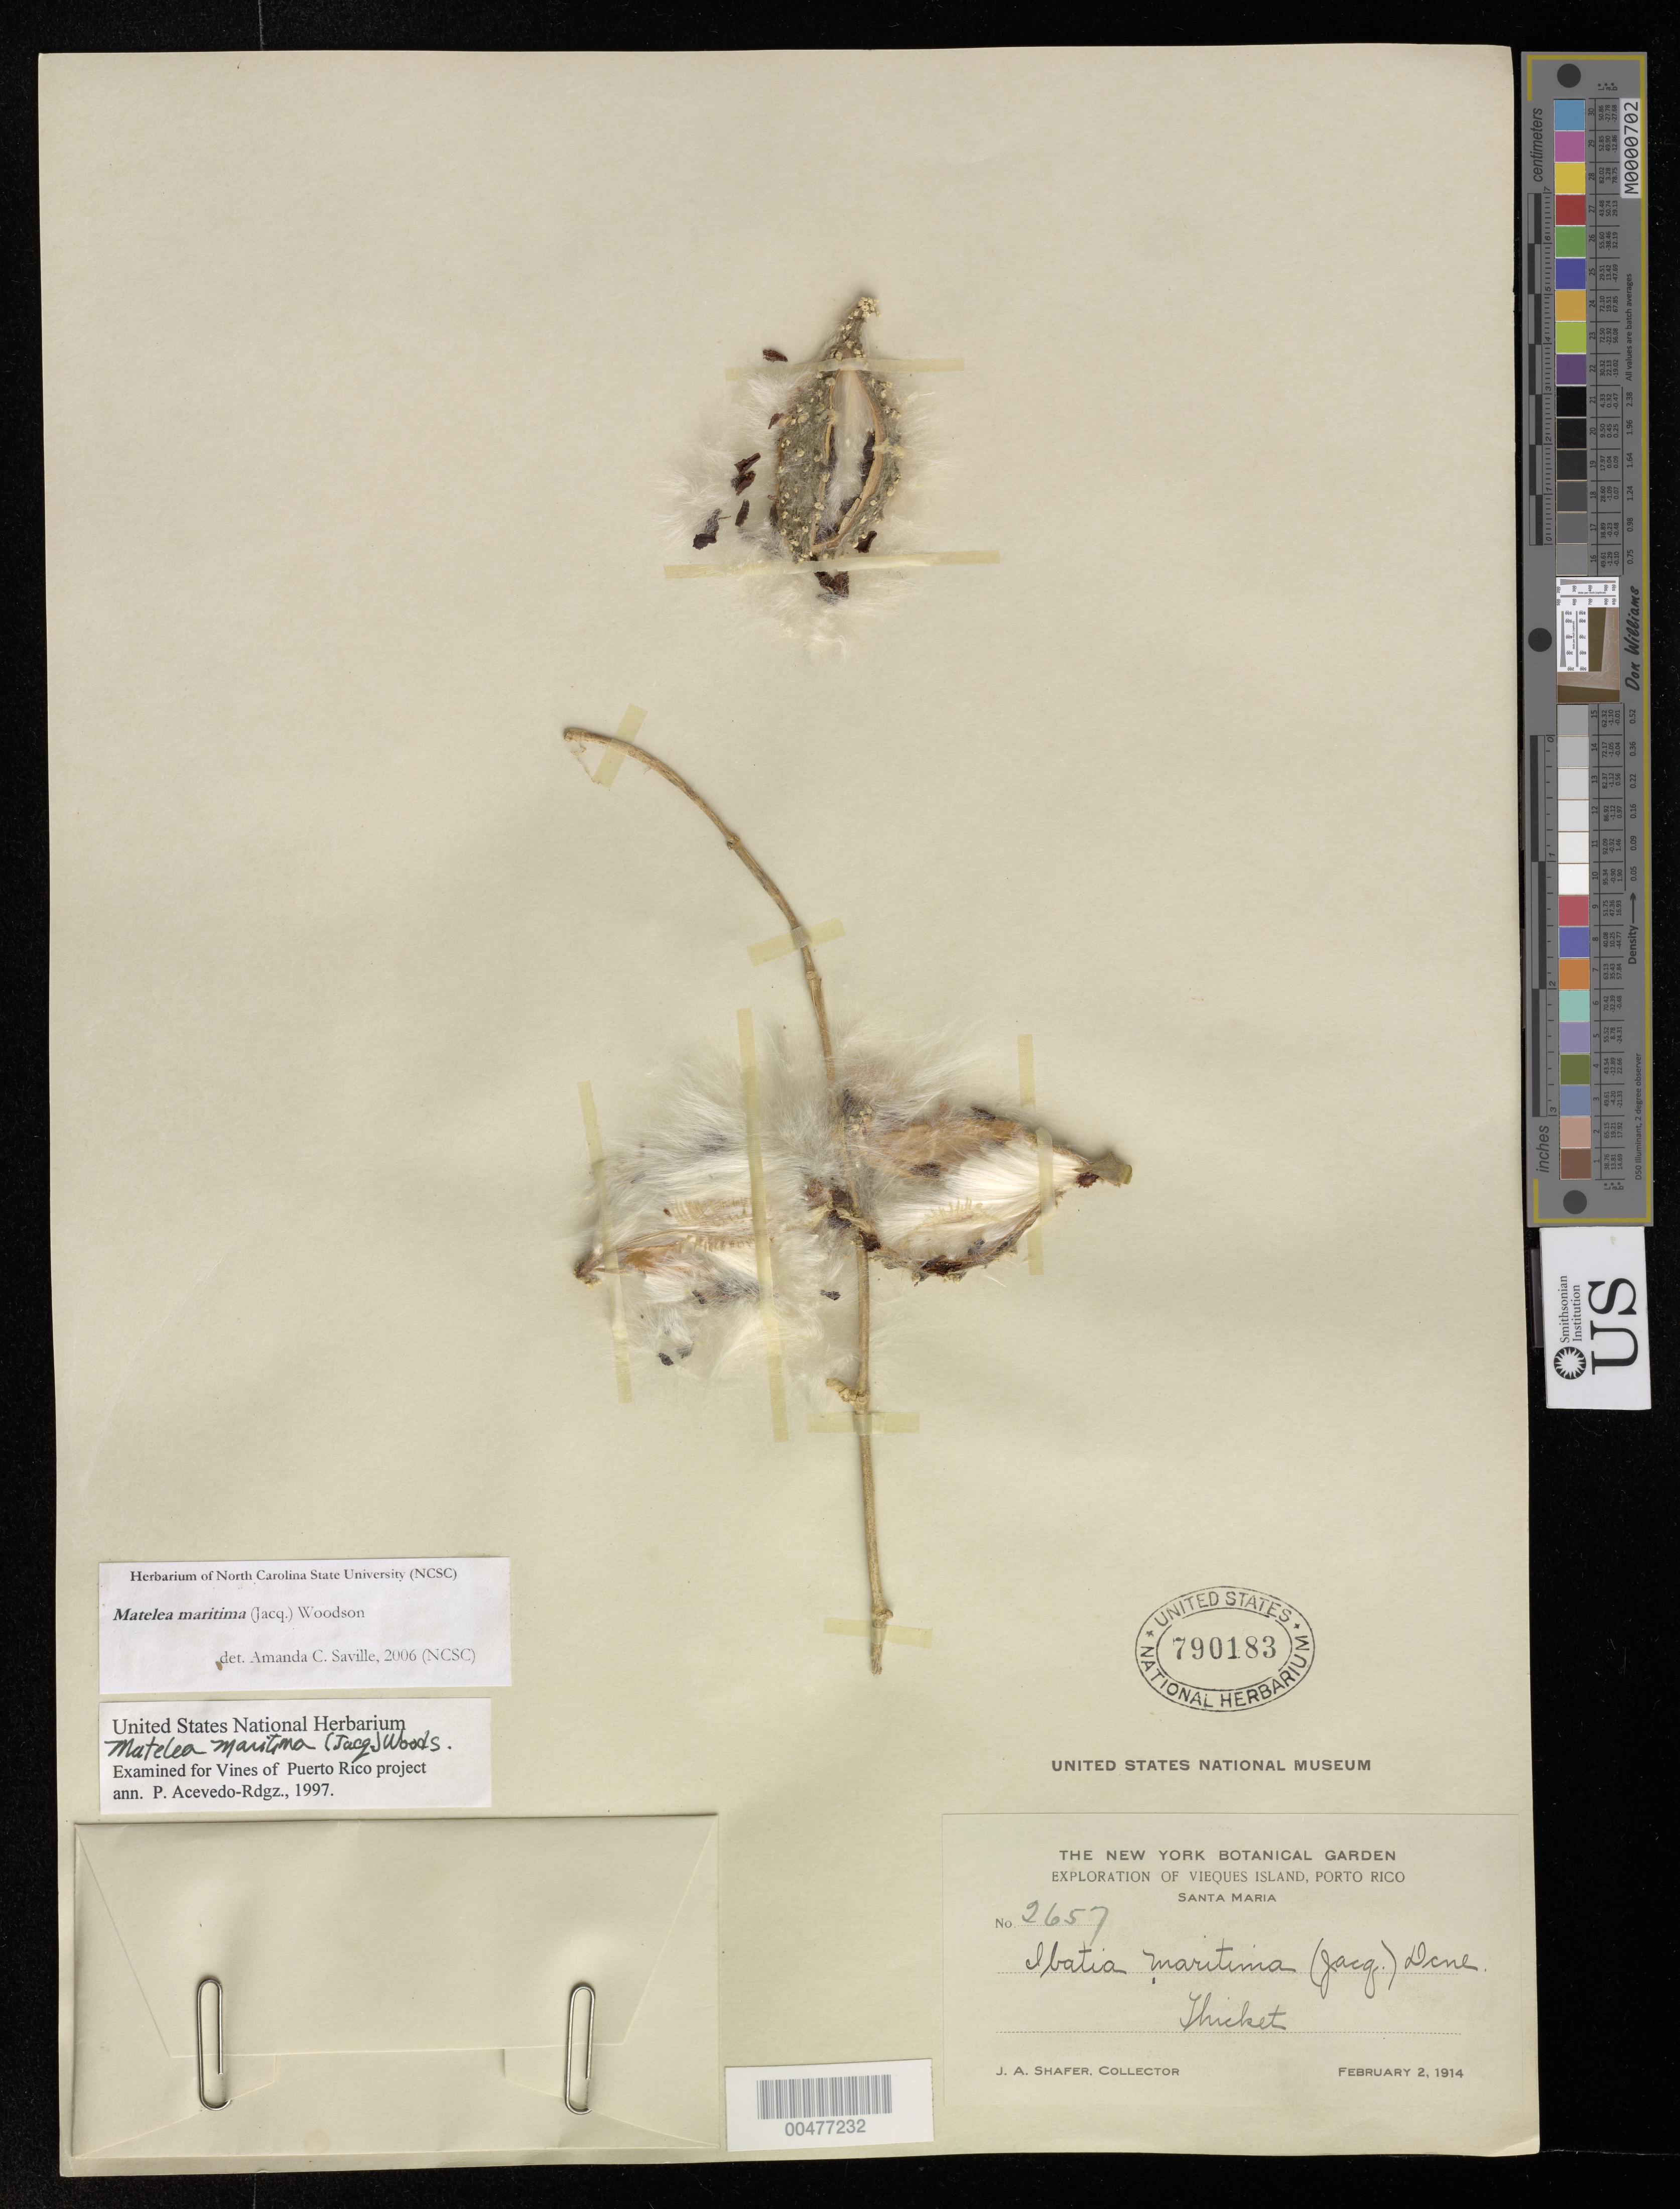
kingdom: Plantae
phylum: Tracheophyta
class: Magnoliopsida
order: Gentianales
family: Apocynaceae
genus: Matelea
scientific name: Matelea maritima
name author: (Jacq.) Woodson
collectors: J. A. Shafer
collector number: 2657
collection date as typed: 02 Feb 1914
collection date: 1914-02-02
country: Puerto Rico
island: Greater Antilles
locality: Vieques Island: Santa Maria. Thicket.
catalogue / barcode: US 790183